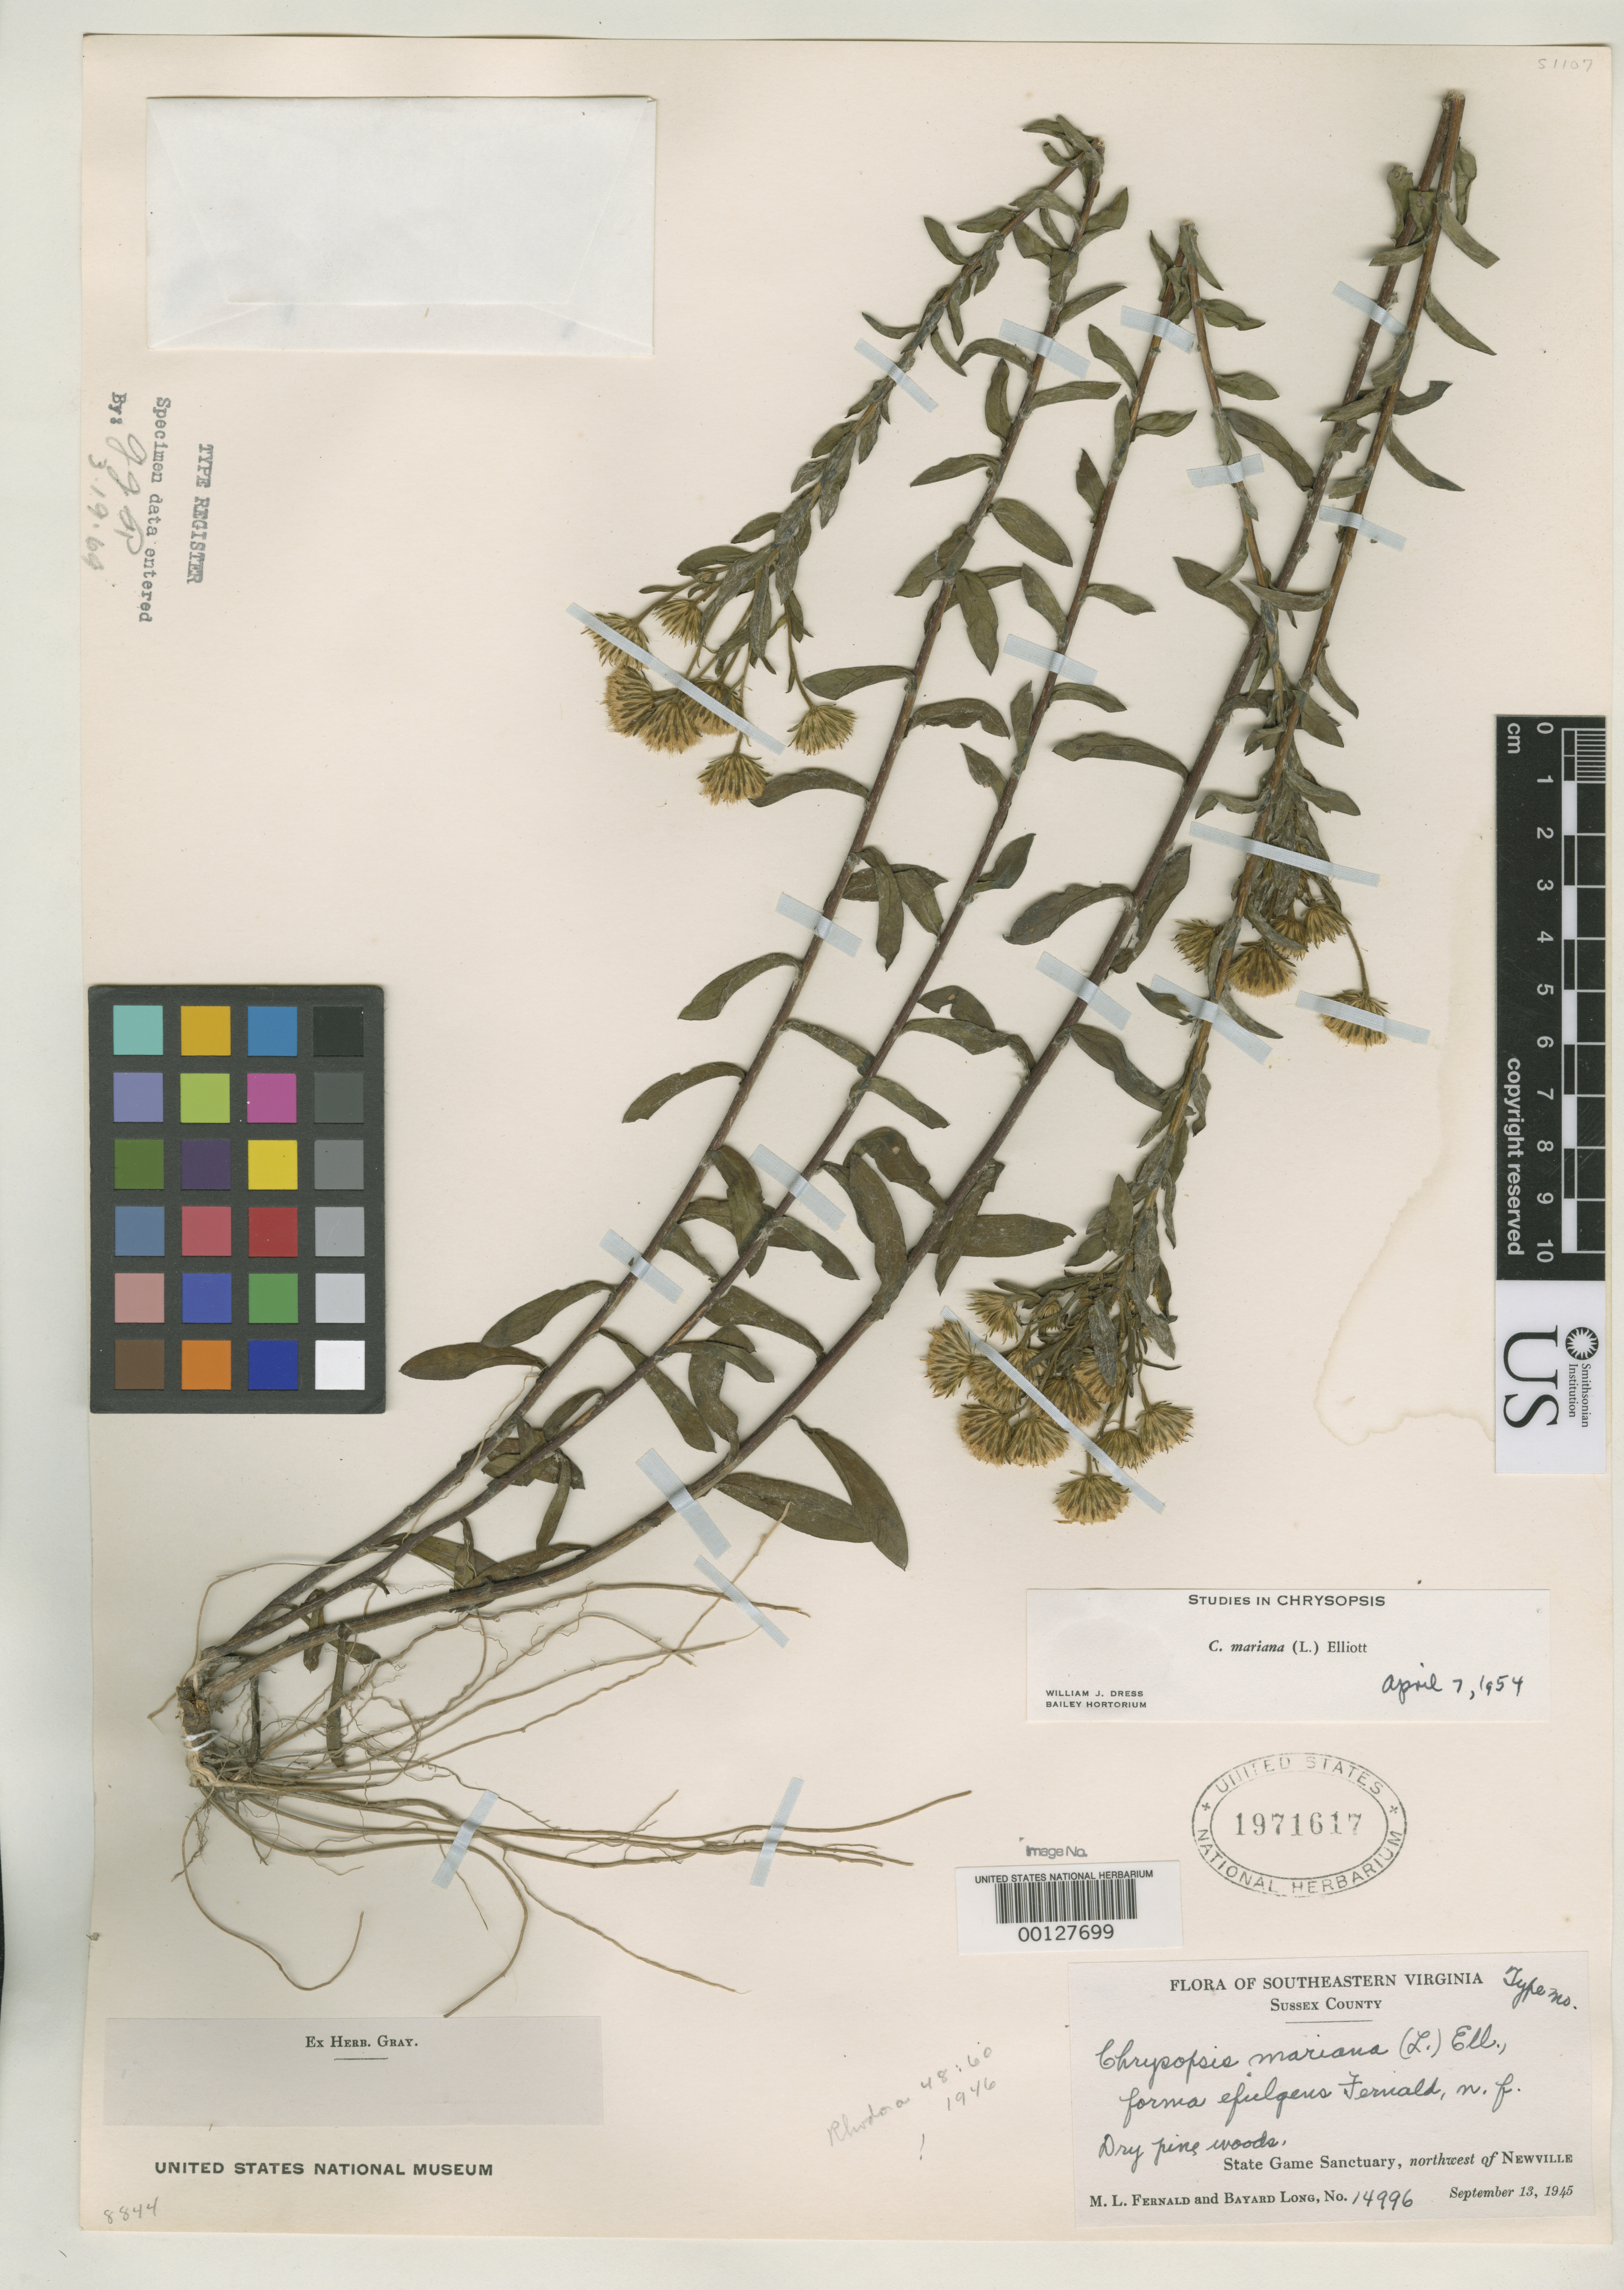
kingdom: Plantae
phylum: Tracheophyta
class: Magnoliopsida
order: Asterales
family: Asteraceae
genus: Chrysopsis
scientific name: Chrysopsis mariana f. efulgens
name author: Fernald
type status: Isotype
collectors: M. L. Fernald & B. H. Long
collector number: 14996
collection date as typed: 13 Sep 1945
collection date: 1945-09-13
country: United States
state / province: Virginia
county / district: Sussex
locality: Newville.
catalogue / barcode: US 1971617